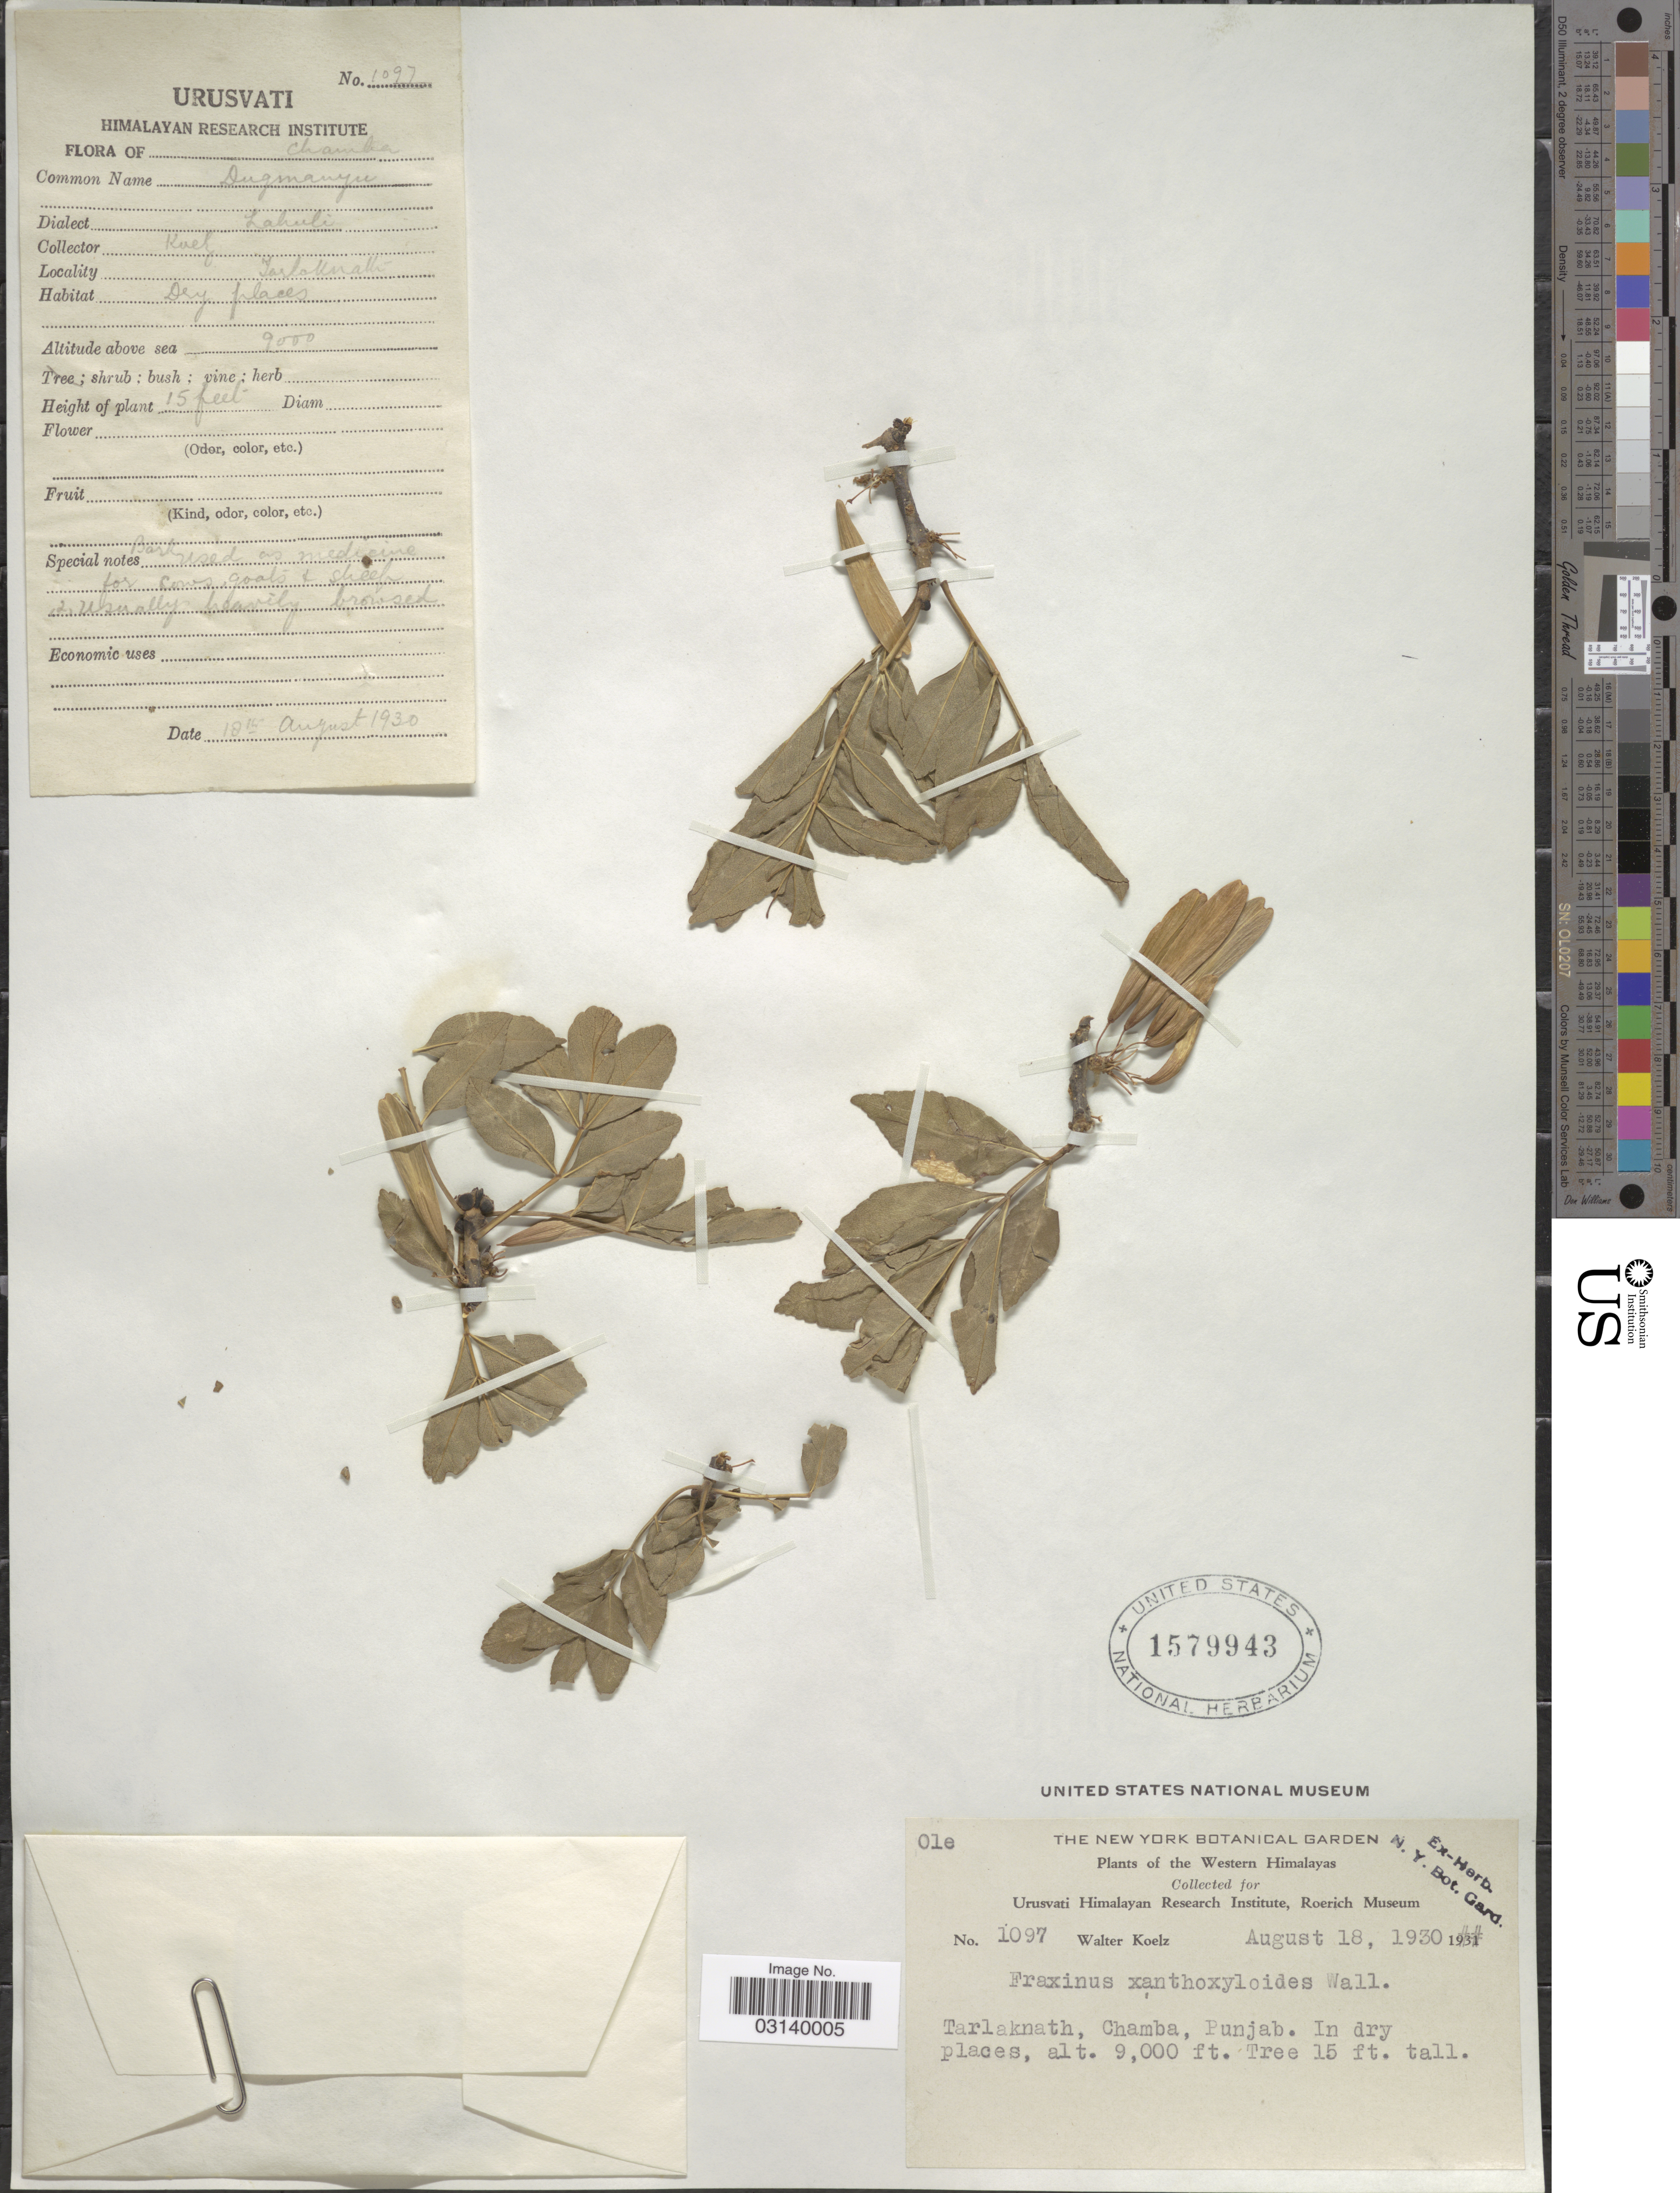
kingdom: Plantae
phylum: Tracheophyta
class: Magnoliopsida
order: Lamiales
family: Oleaceae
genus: Fraxinus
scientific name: Fraxinus xanthoxyloides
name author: (G. Don) Wall. ex A. DC.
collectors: W. N. Koelz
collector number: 1097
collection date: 1930-08-18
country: India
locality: Western Himalayas. Tarlaknath, Chamba, Punjab.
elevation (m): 2743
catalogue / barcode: US 1579943